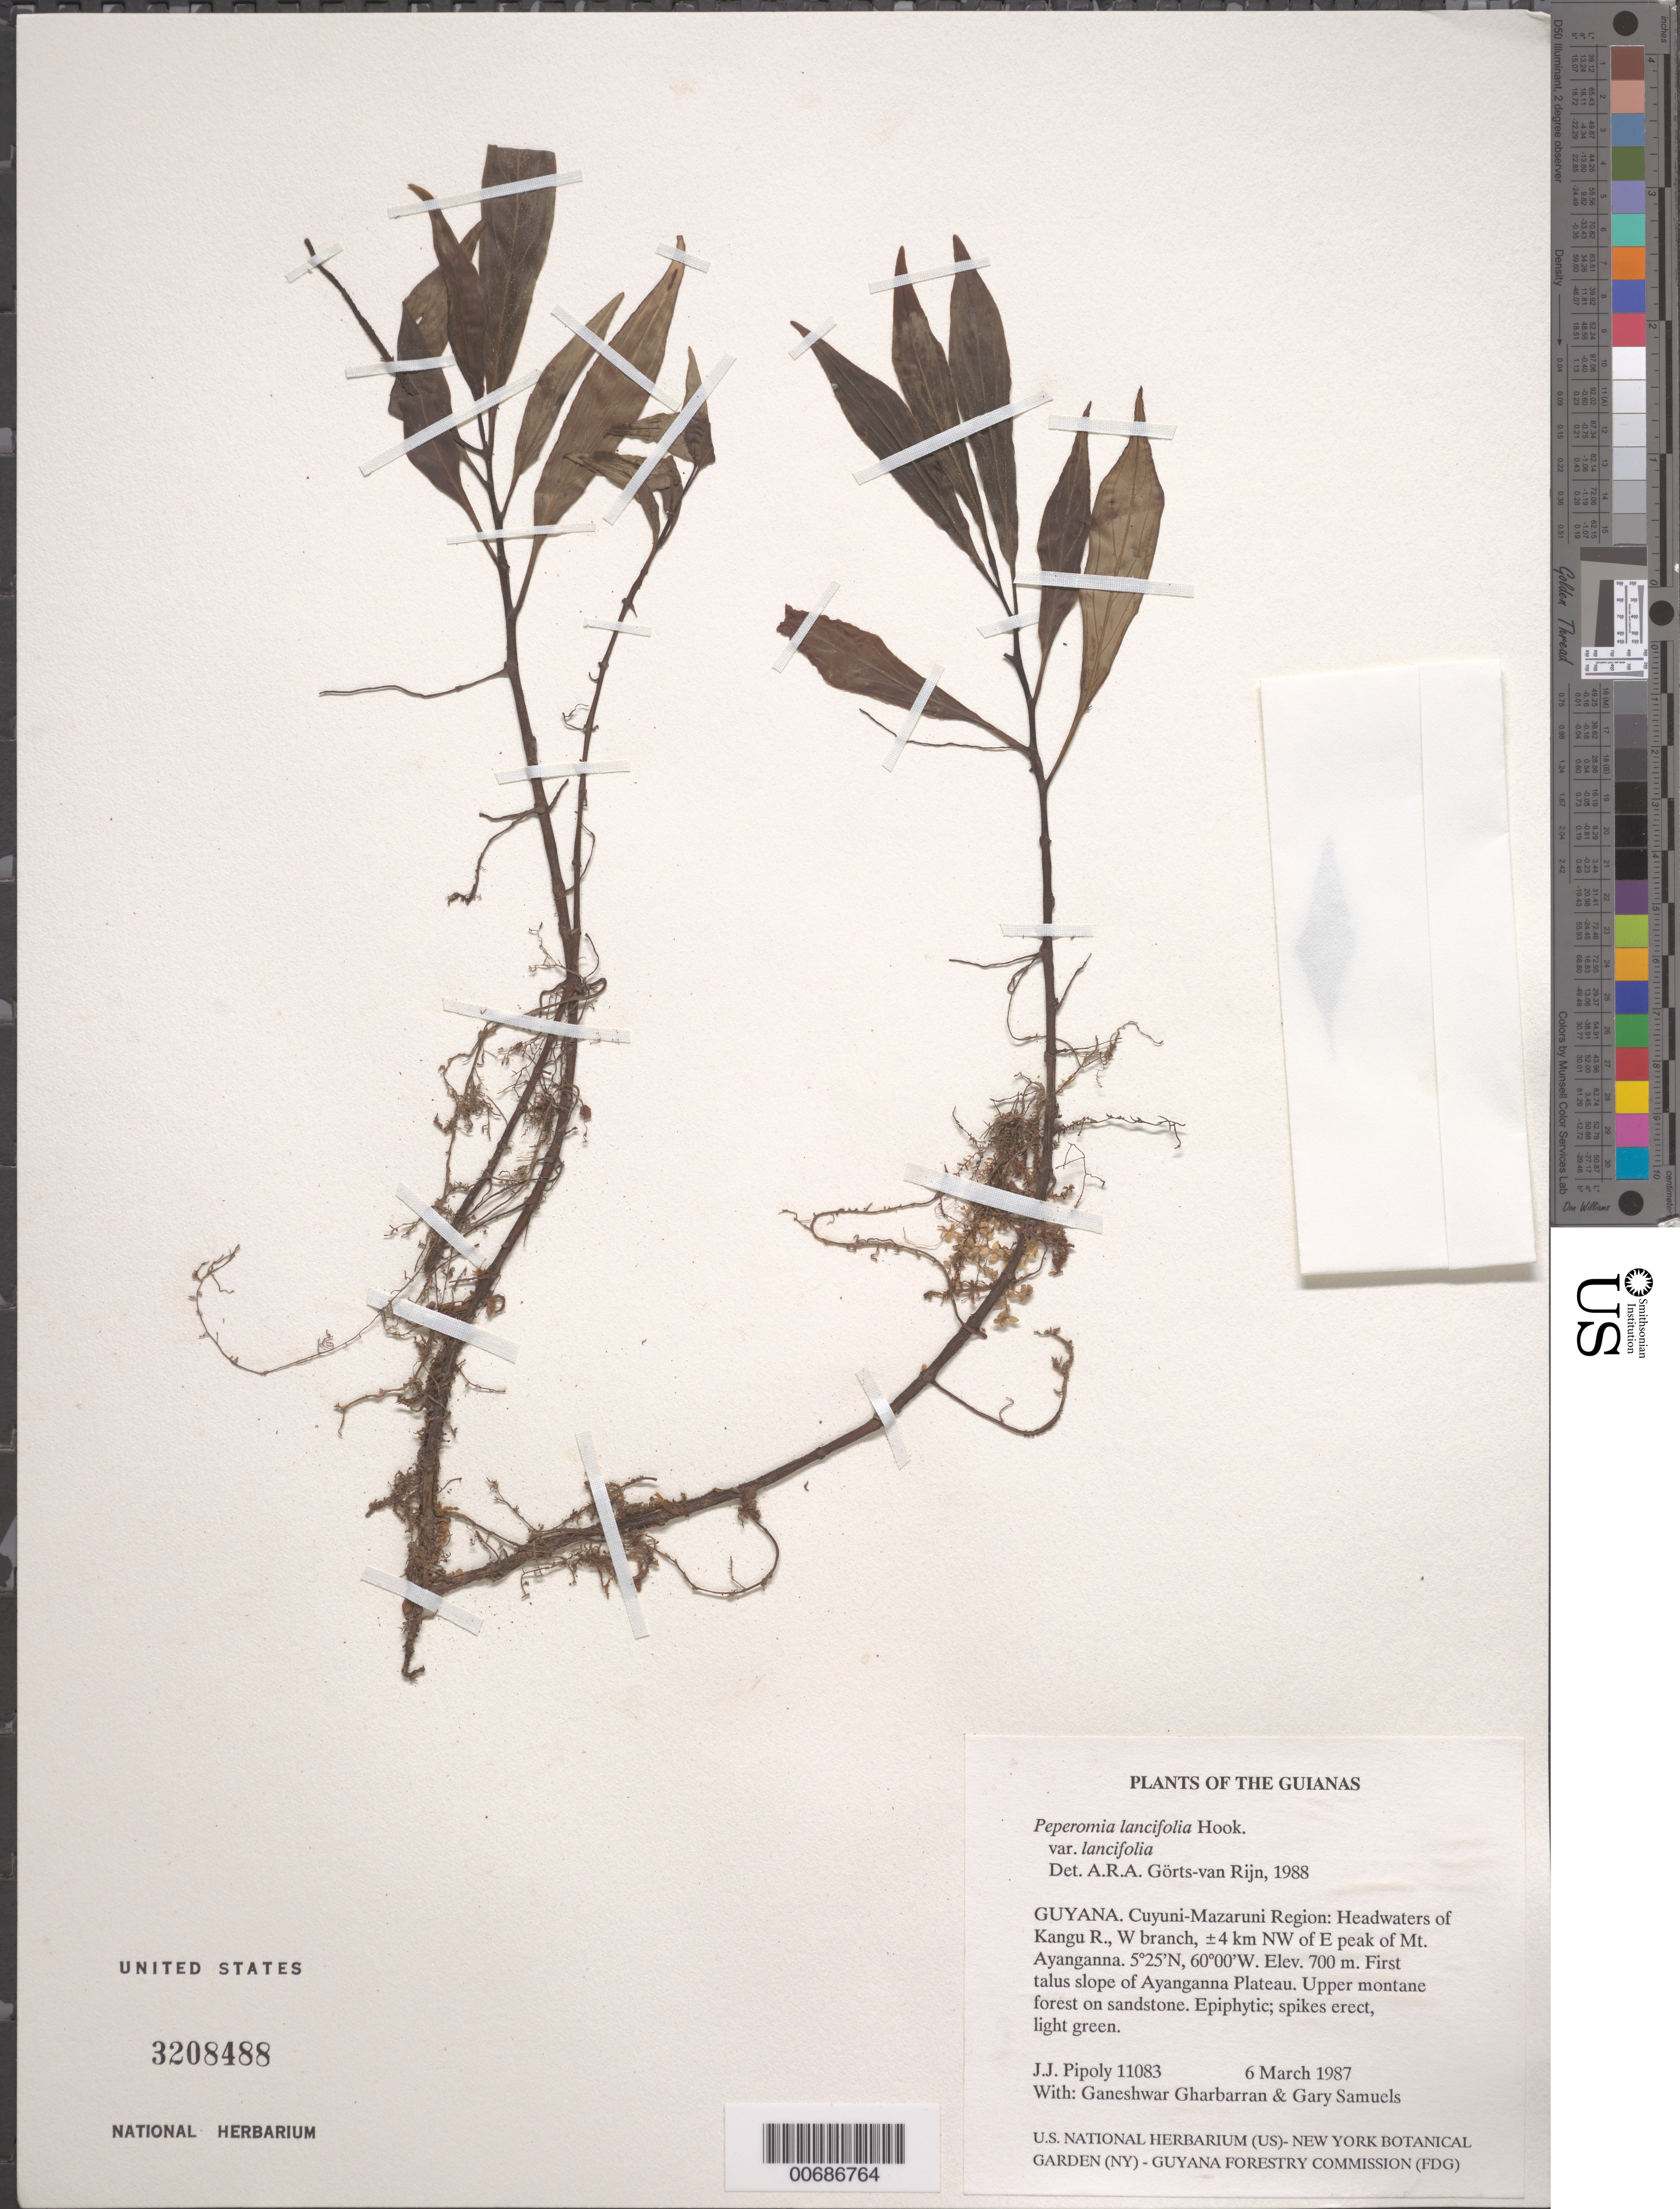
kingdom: Plantae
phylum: Tracheophyta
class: Magnoliopsida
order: Piperales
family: Piperaceae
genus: Peperomia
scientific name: Peperomia lancifolia var. lancifolia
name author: Hook.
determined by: Görts-van Rijn, A. R. A.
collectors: J. J. Pipoly, G. Gharbarran & G. Samuels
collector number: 11083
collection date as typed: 6 March 1987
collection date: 1987-03-06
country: Guyana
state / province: Cuyuni-Mazaruni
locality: Headwaters of Kangu R., W branch; ±4 km NW of E peak of Mt. Ayanganna. First talus slope of plateau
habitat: Upper montane forest on sandstone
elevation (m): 700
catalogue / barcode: US 3208488